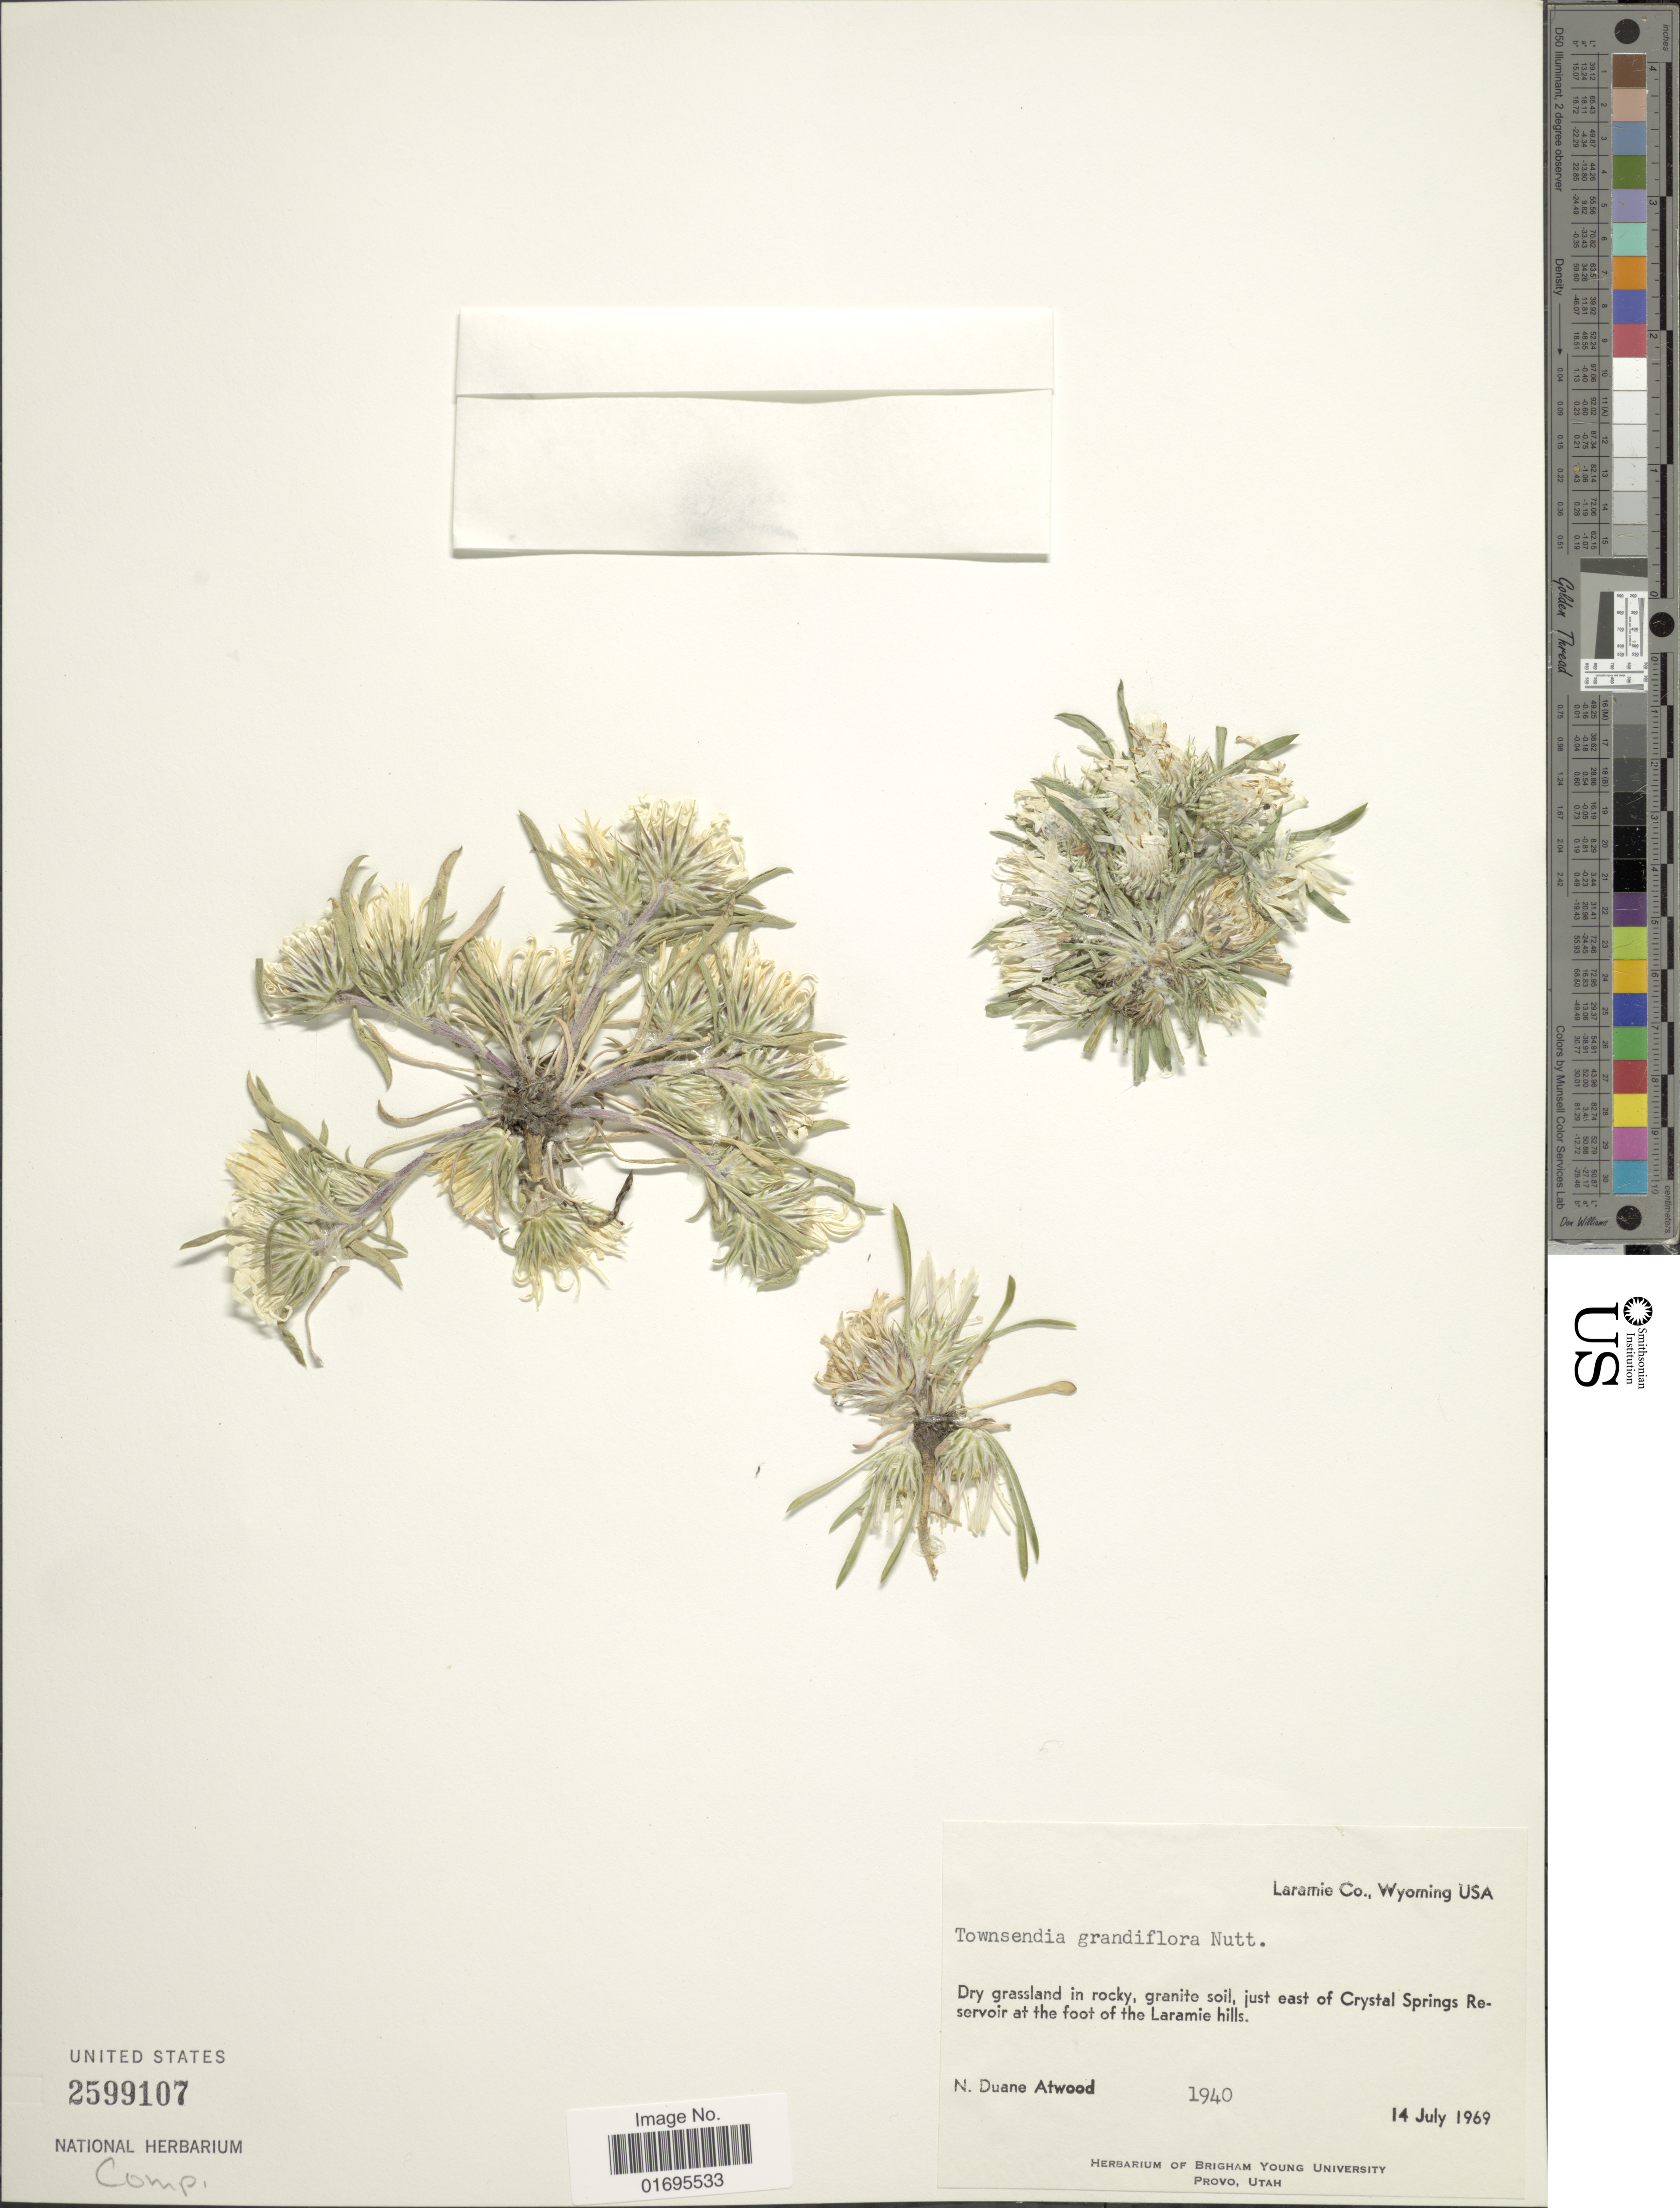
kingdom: Plantae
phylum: Tracheophyta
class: Magnoliopsida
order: Asterales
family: Asteraceae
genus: Townsendia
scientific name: Townsendia grandiflora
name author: Nutt.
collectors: N. Atwood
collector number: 1940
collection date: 1969-07-14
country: United States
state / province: Wyoming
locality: Laramie Co., dry grassland in rocky, granite soil, just east of Crystal Springs Reservoir at the foot of the Laramiw hills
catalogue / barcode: US 2599107